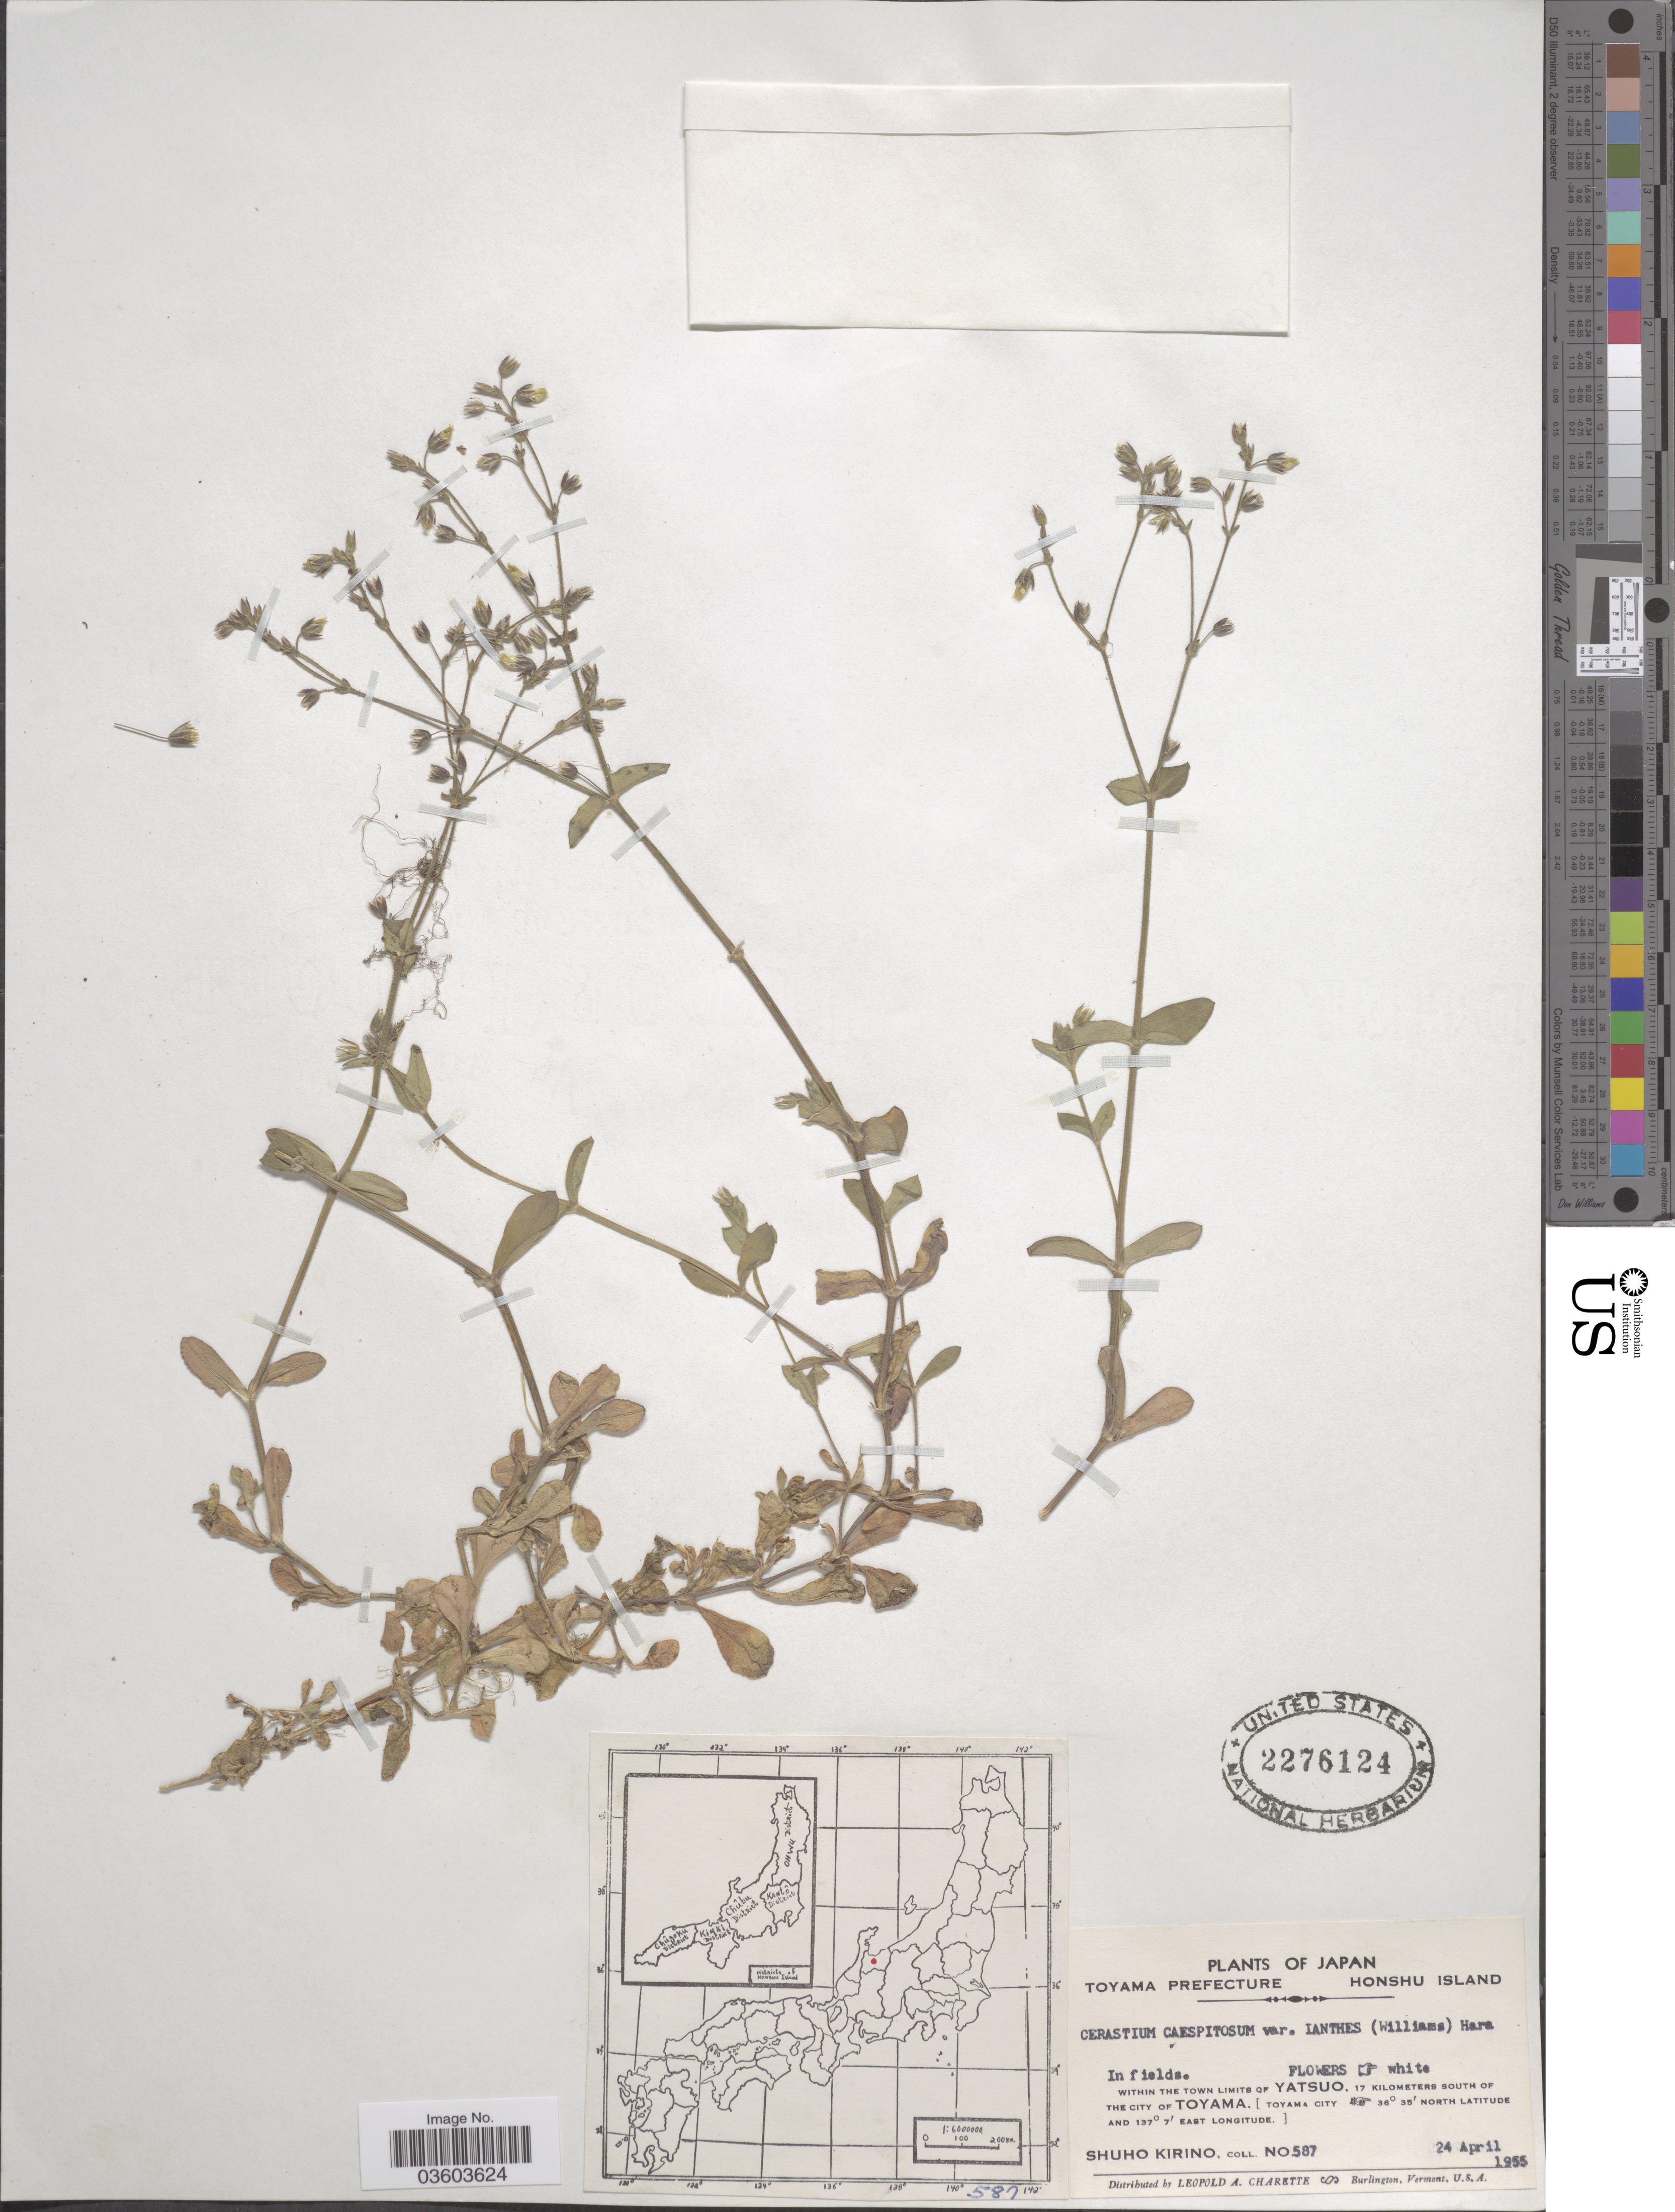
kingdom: Plantae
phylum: Tracheophyta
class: Magnoliopsida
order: Caryophyllales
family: Caryophyllaceae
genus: Cerastium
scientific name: Cerastium caespitosum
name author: Rchb. & Kit.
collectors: S. Kirino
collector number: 587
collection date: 1955-04-24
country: Japan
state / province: Toyama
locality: Toyama Prefecture, Honshu Island. Within the town limits of Yatsuo, 17 kilometers south of the city of Toyama. [Toyama City].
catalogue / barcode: US 2276124